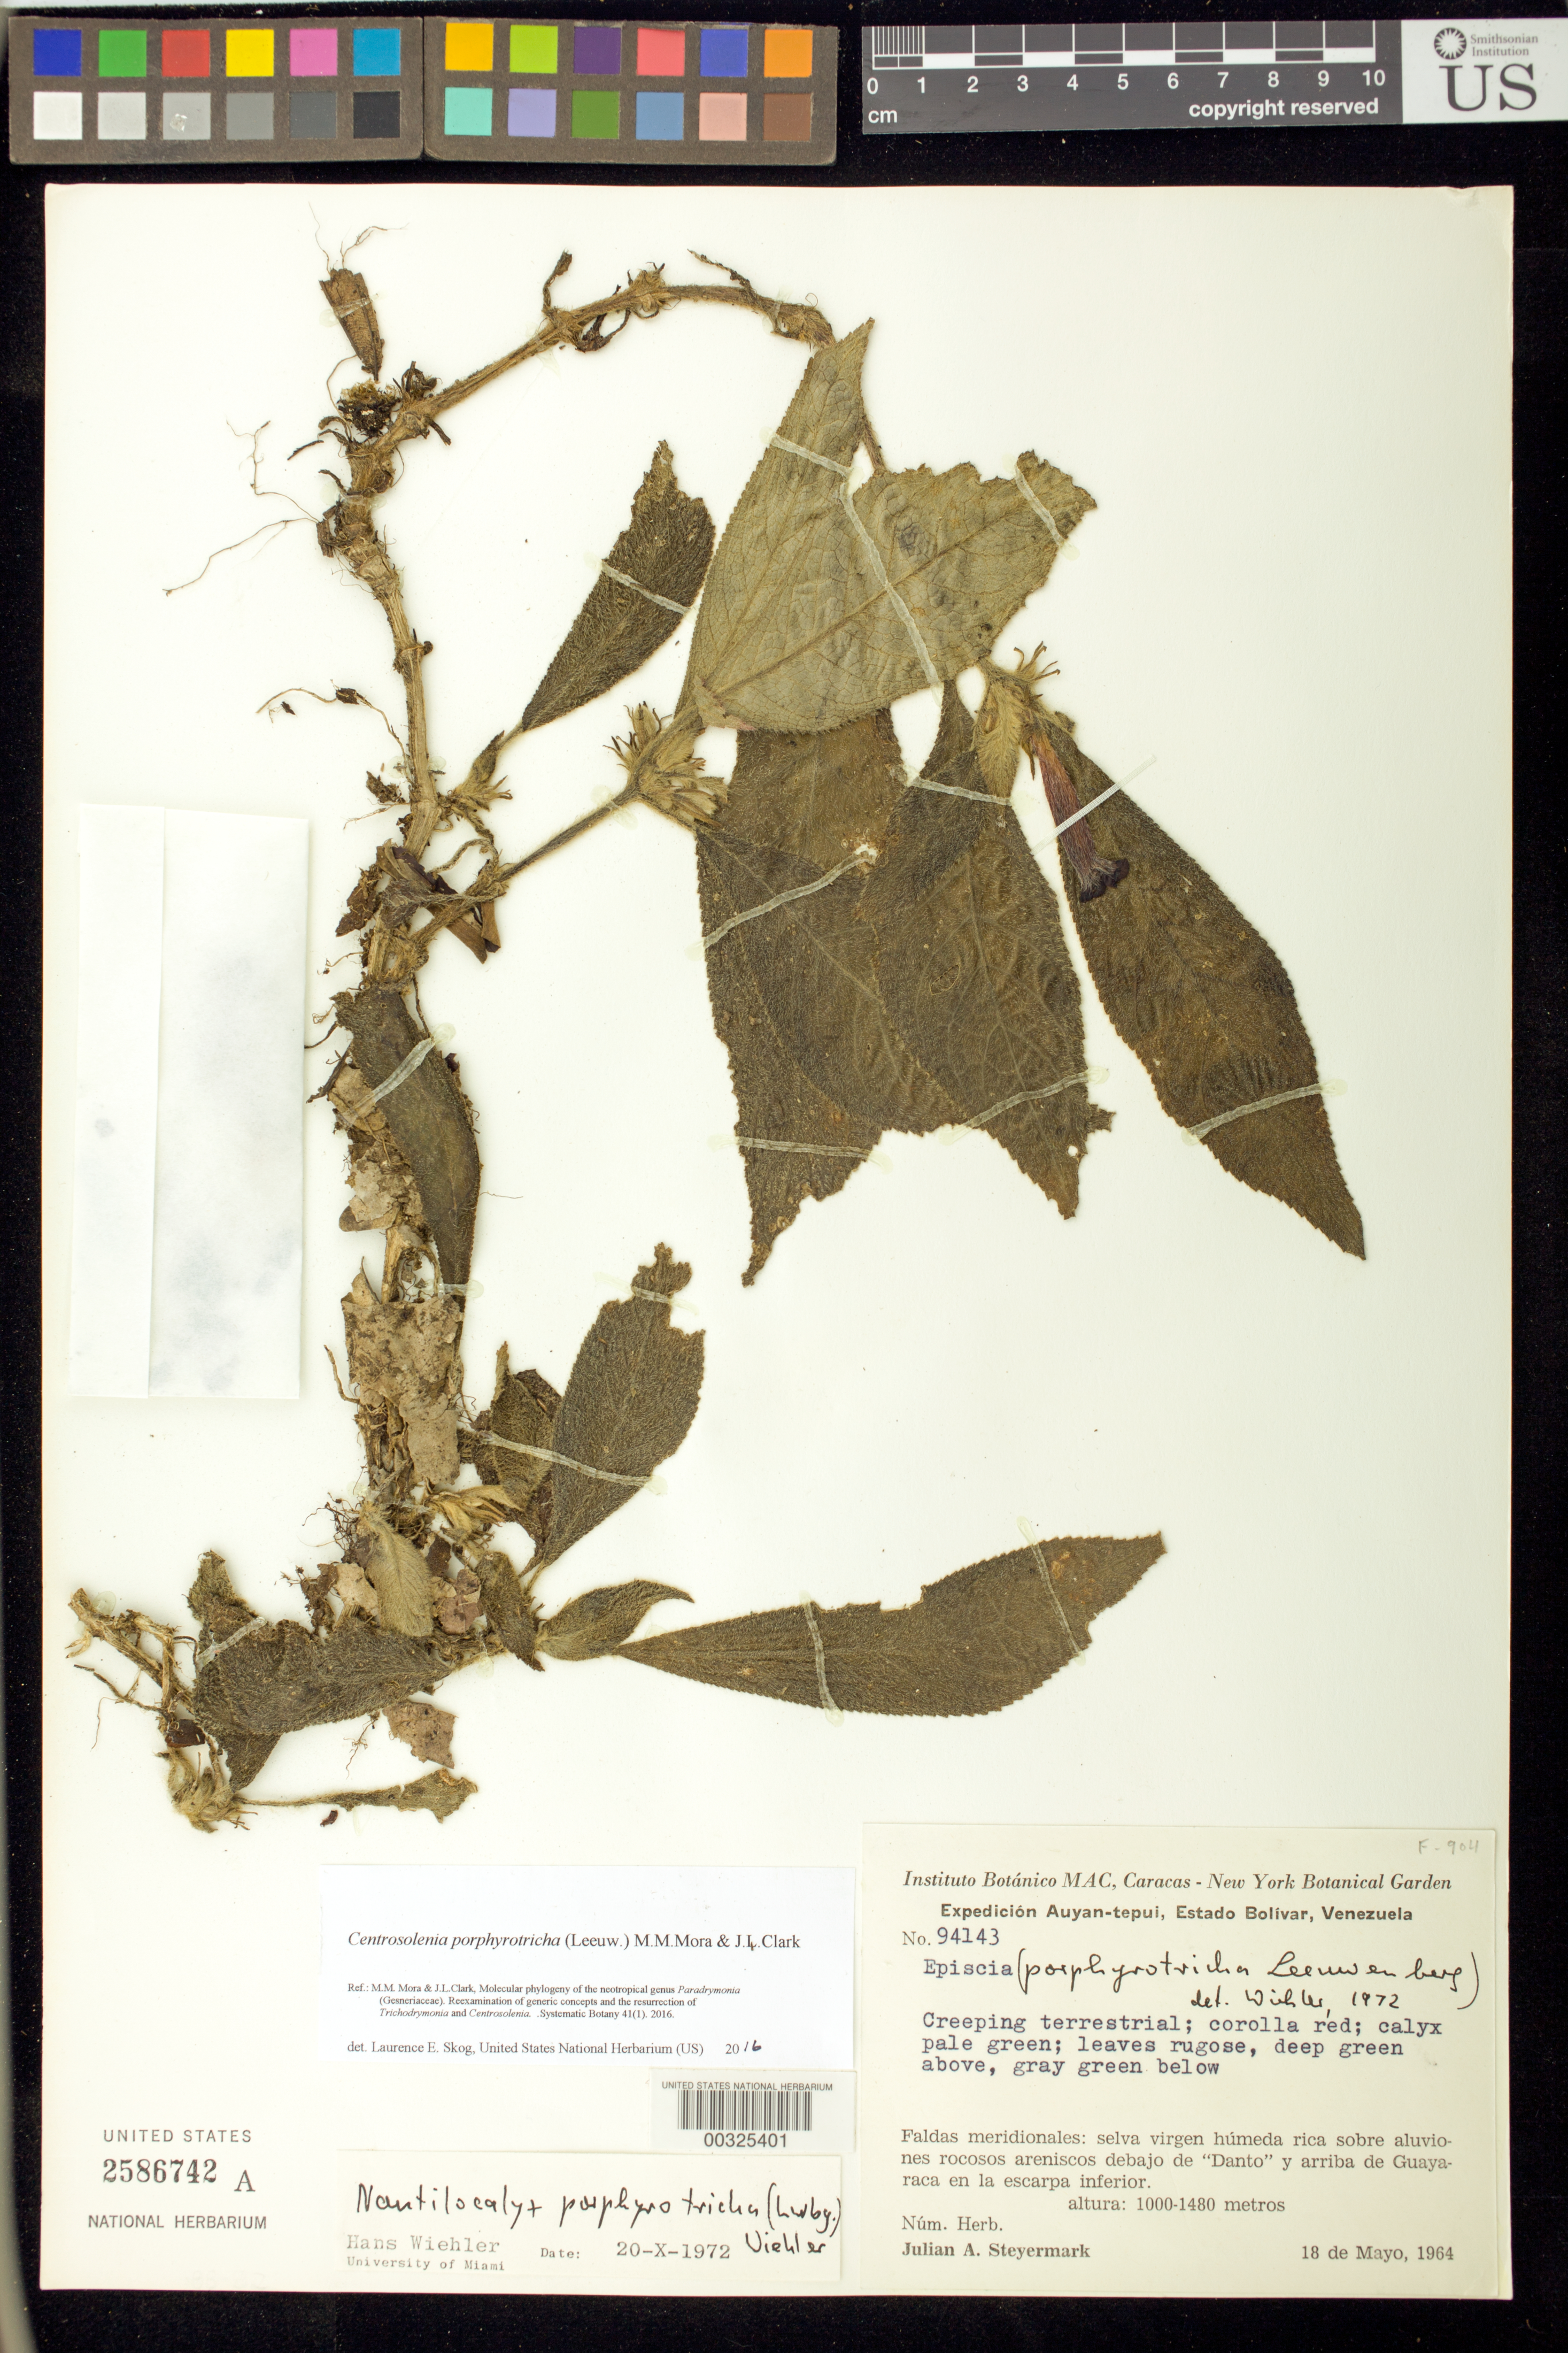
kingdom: Plantae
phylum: Tracheophyta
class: Magnoliopsida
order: Lamiales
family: Gesneriaceae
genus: Centrosolenia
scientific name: Centrosolenia porphyrotricha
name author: (Leeuw.) M.M. Mora & J.L. Clark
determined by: Skog, Laurence E.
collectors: J. Steyermark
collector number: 94143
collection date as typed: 18 May 1964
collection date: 1964-05-18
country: Venezuela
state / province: Bolívar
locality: Below "Danto" and above Guayaraca ...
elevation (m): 1000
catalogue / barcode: US 2586742A